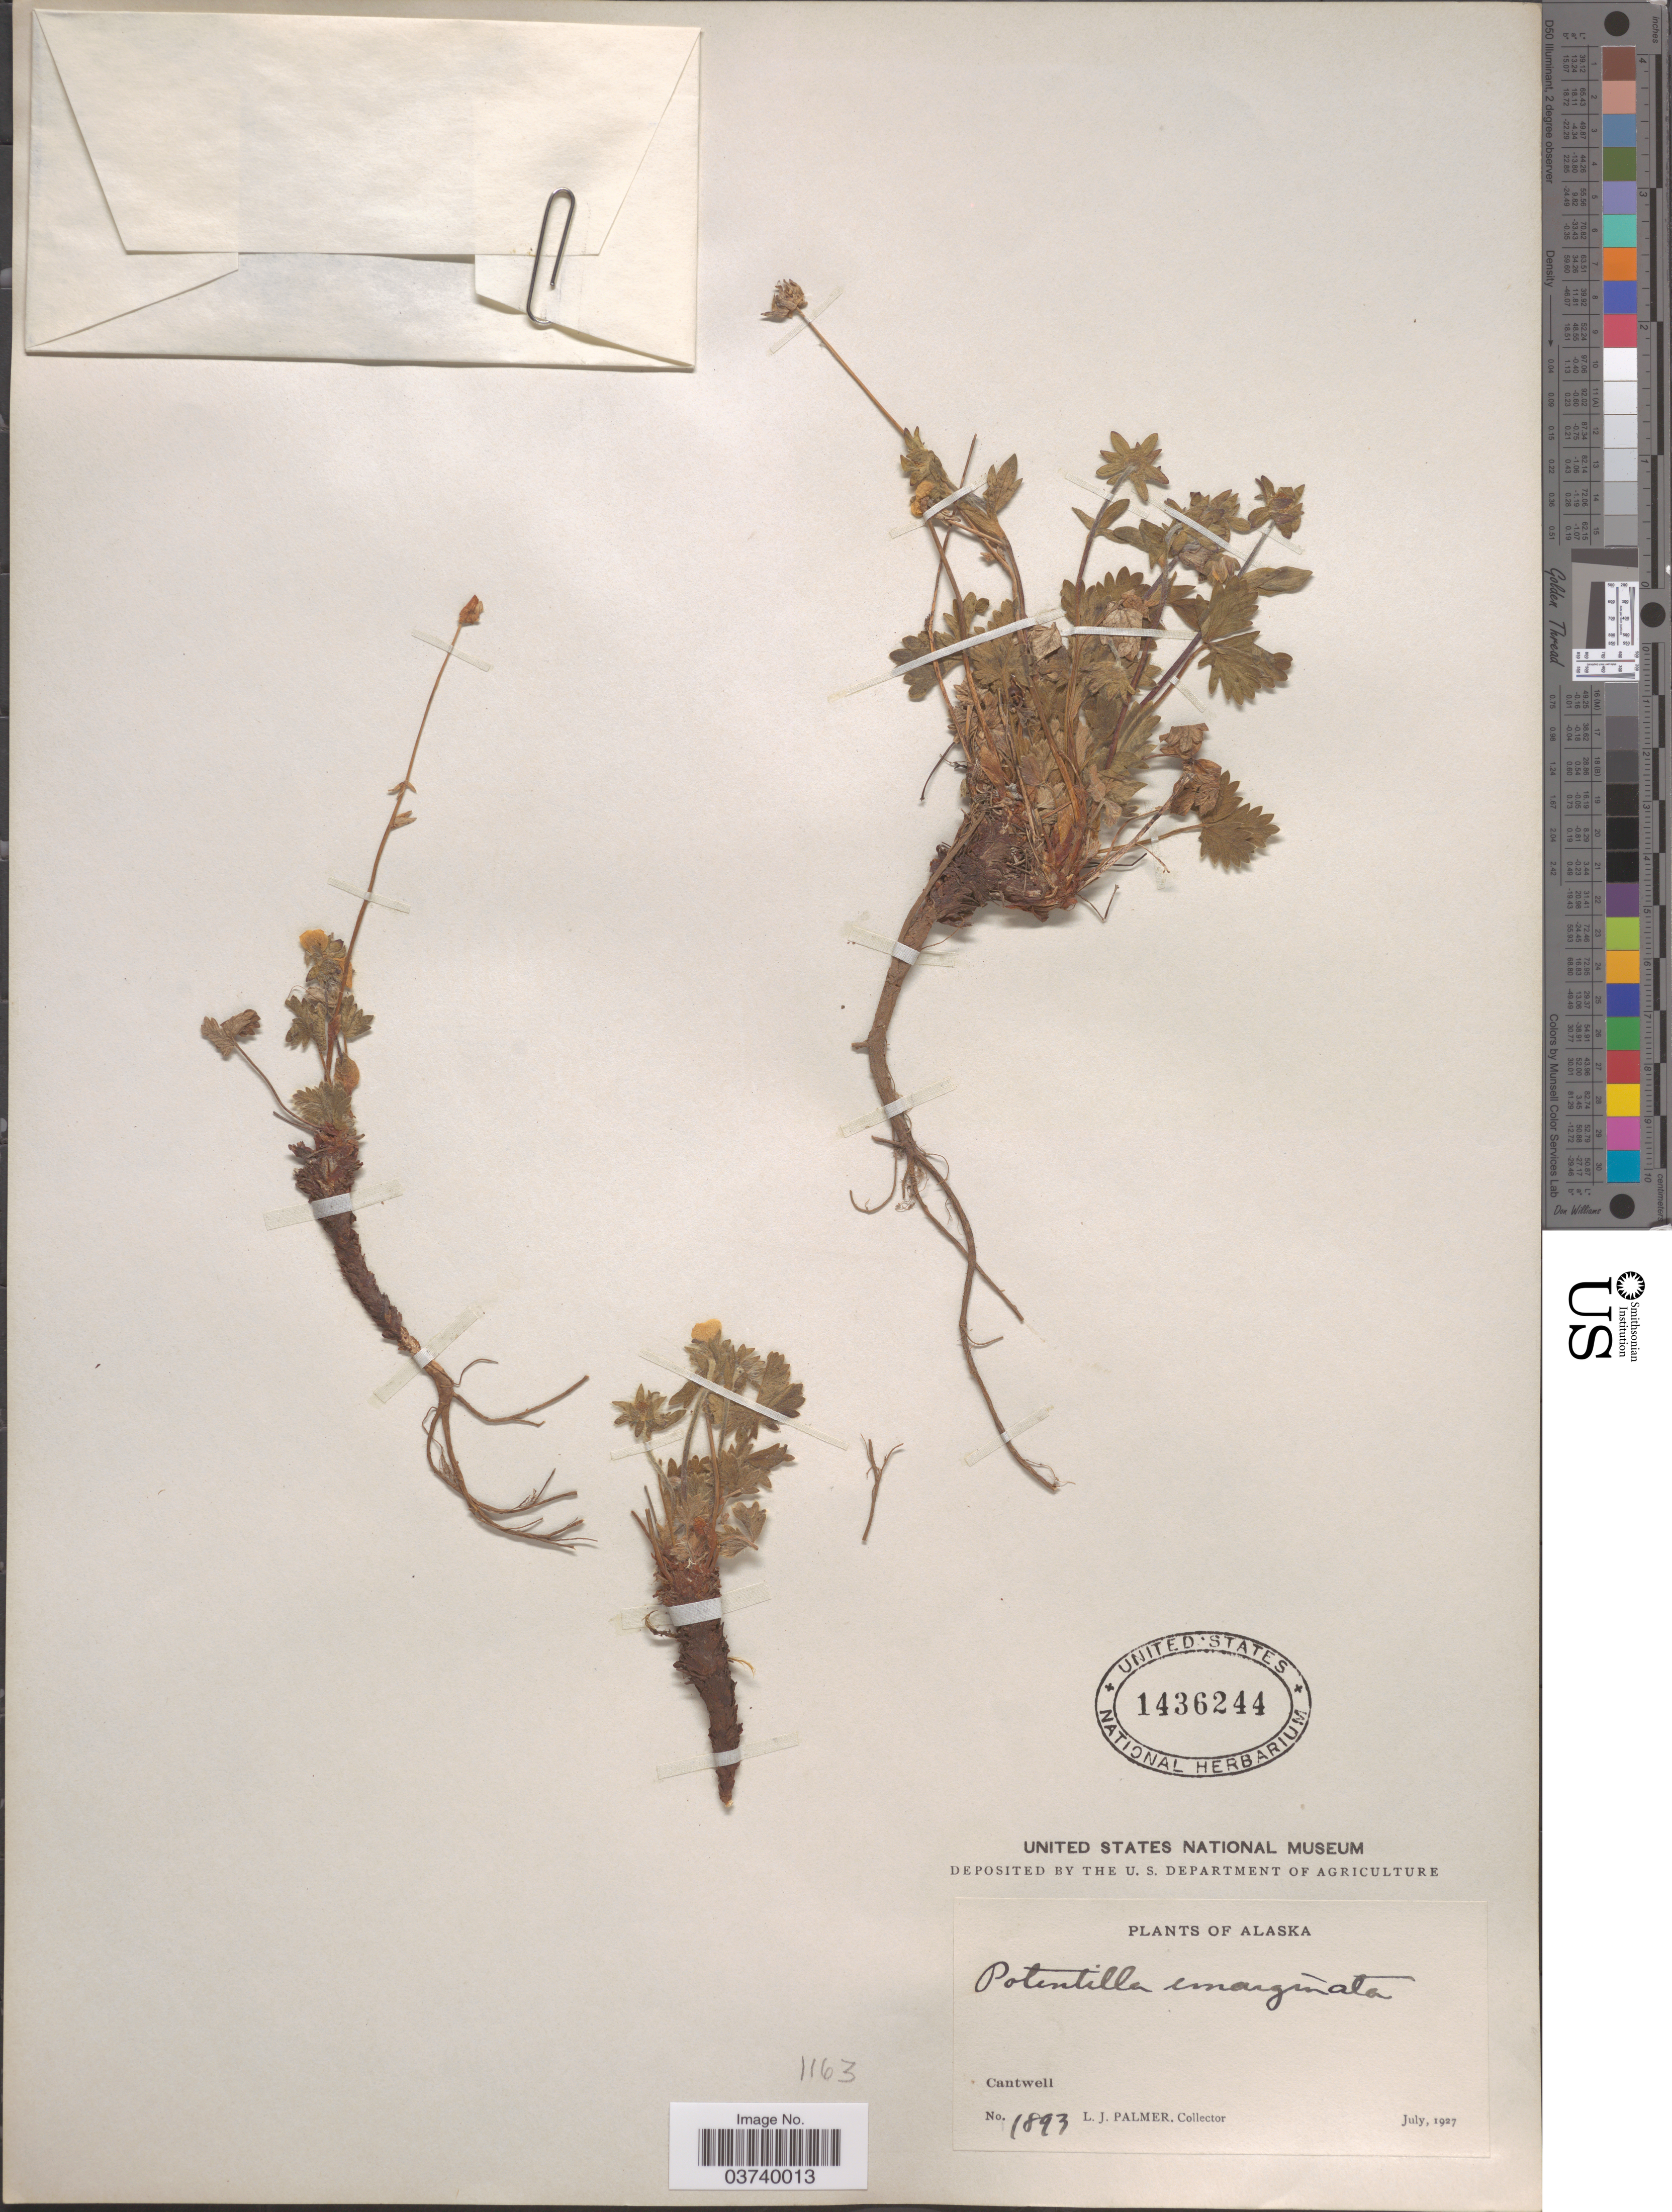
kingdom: Plantae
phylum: Tracheophyta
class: Magnoliopsida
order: Rosales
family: Rosaceae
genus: Potentilla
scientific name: Potentilla hyparctica subsp. hyparctica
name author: Malte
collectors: L. J. Palmer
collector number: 1893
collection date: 1927-07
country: United States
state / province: Alaska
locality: Cantwell.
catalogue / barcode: US 1436244